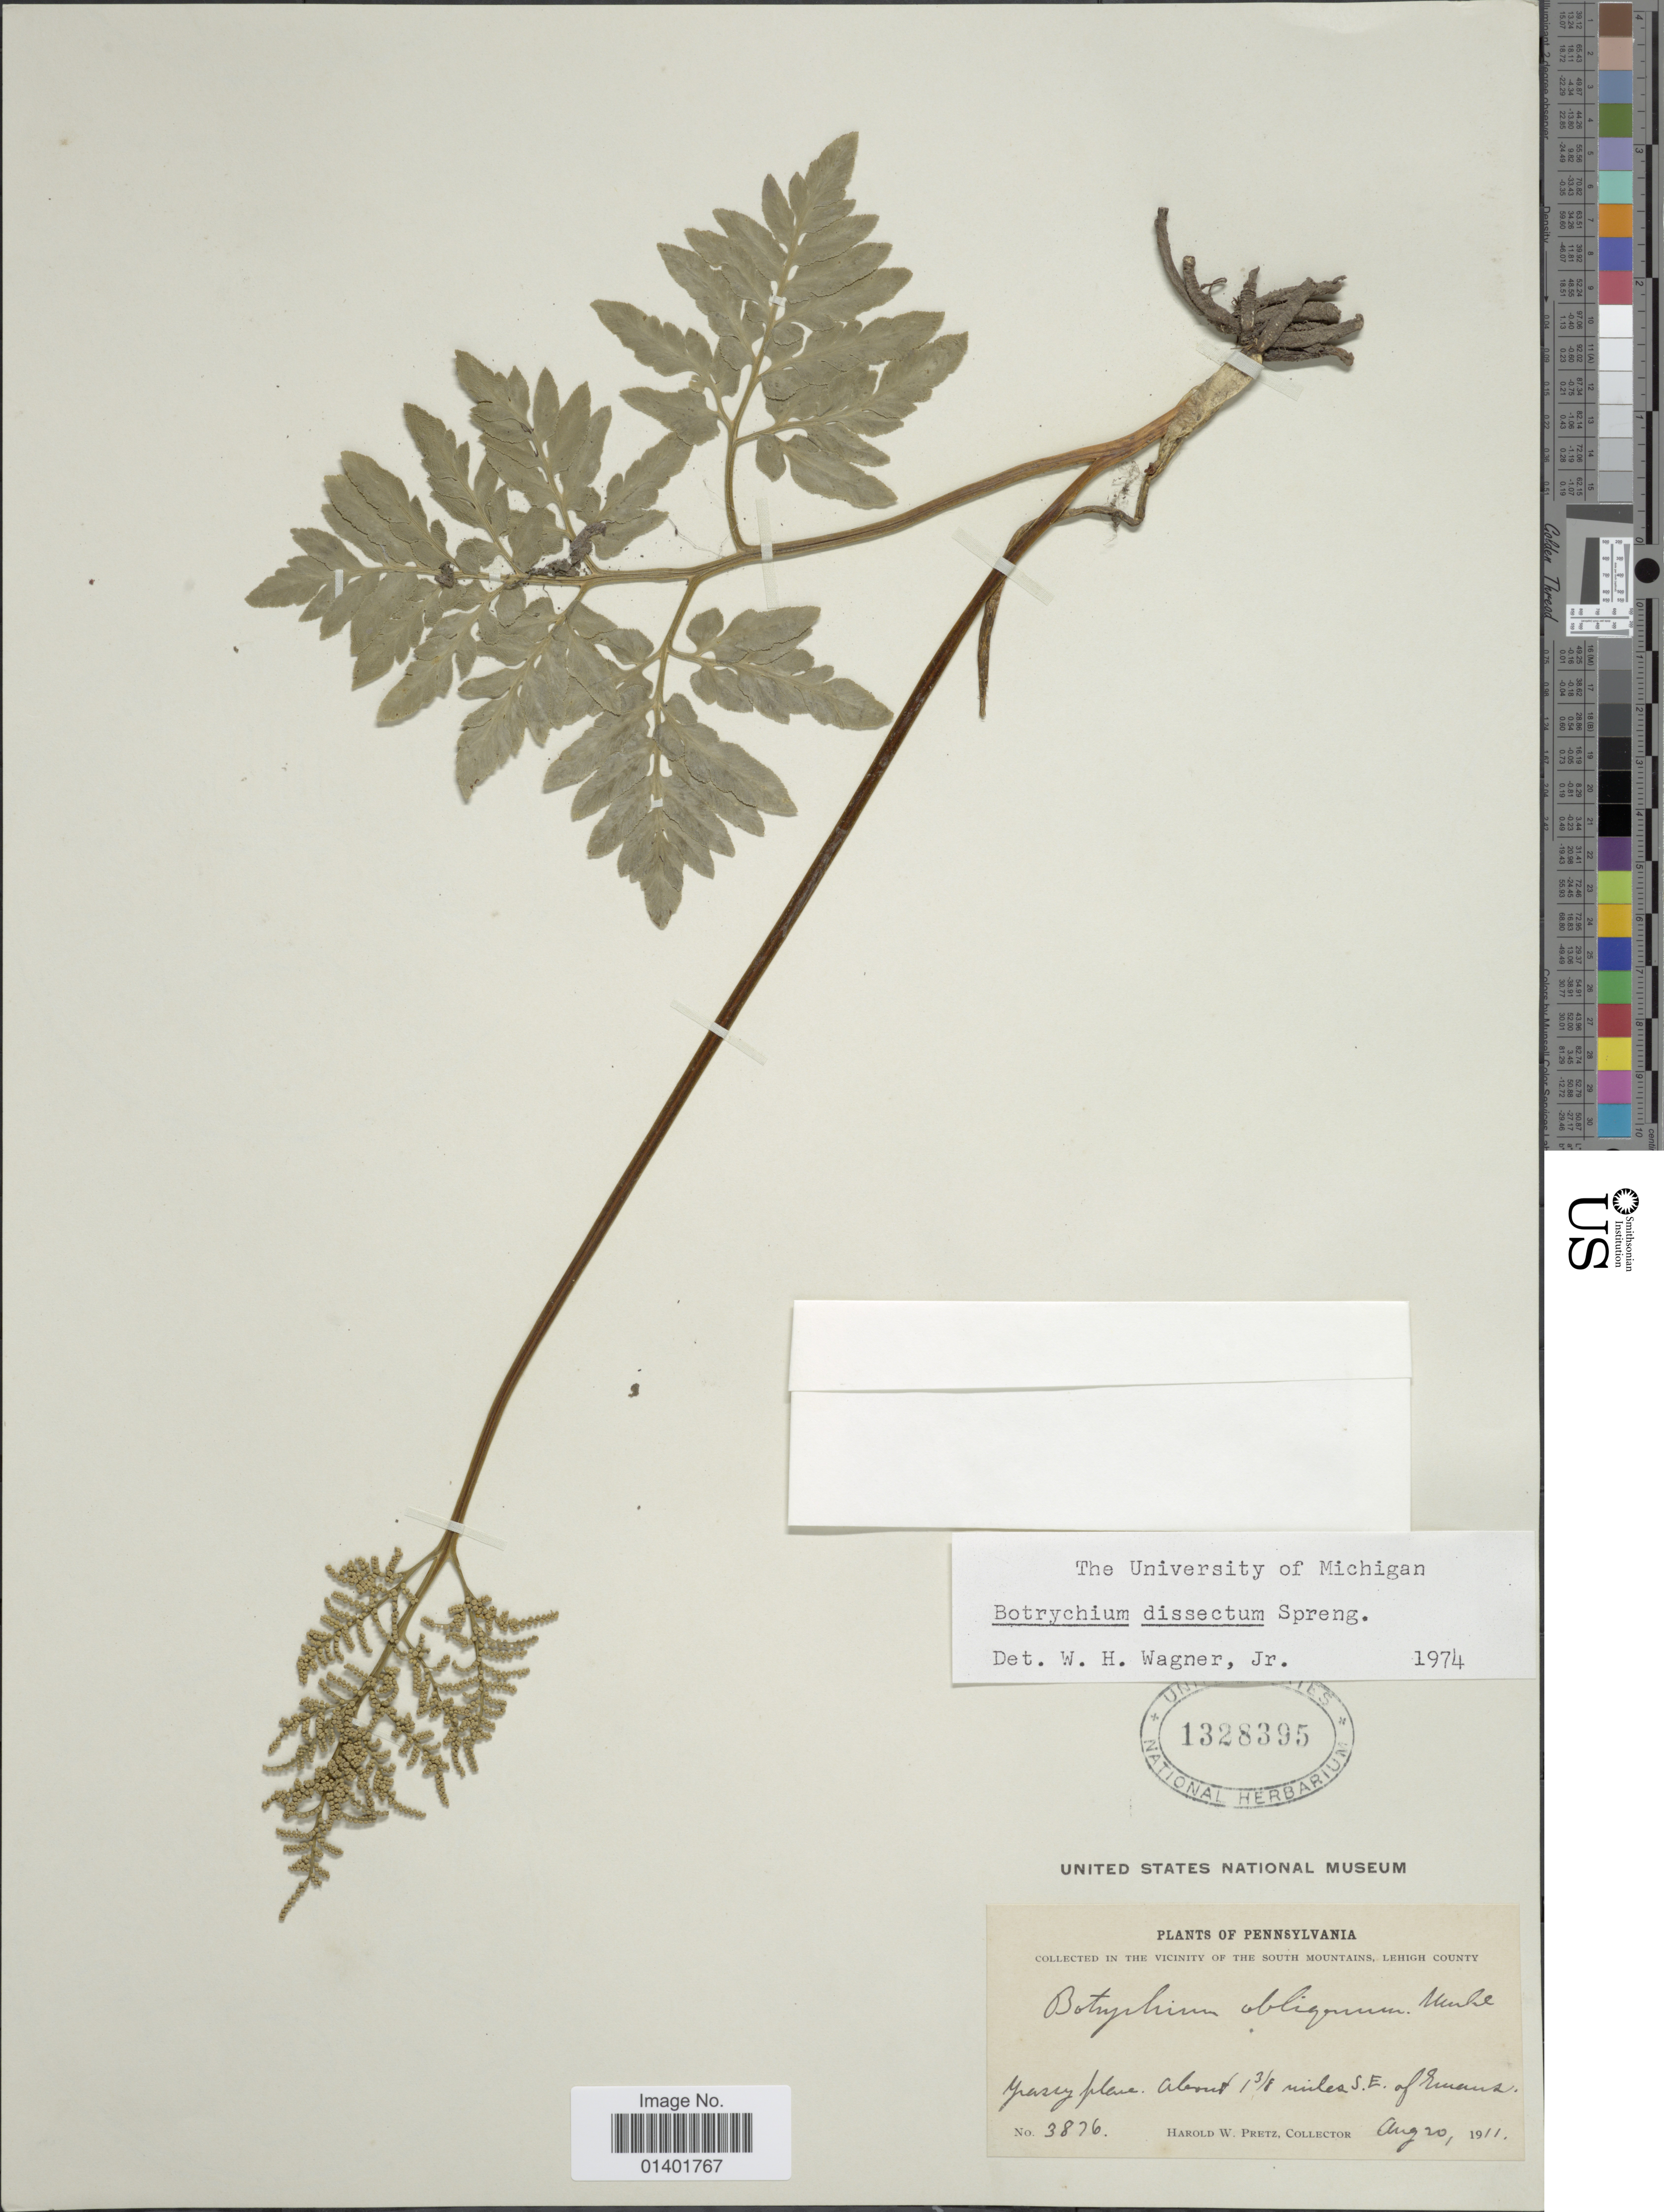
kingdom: Plantae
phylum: Tracheophyta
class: Polypodiopsida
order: Ophioglossales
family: Ophioglossaceae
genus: Botrychium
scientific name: Botrychium dissectum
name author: Spreng.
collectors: H. W. Pretz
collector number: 3876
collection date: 1911-08-20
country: United States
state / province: Pennsylvania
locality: Vicinity of The South Mountains, Lehigh County. About 1 3/8 miles S.E. of Emaus.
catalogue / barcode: US 1328395